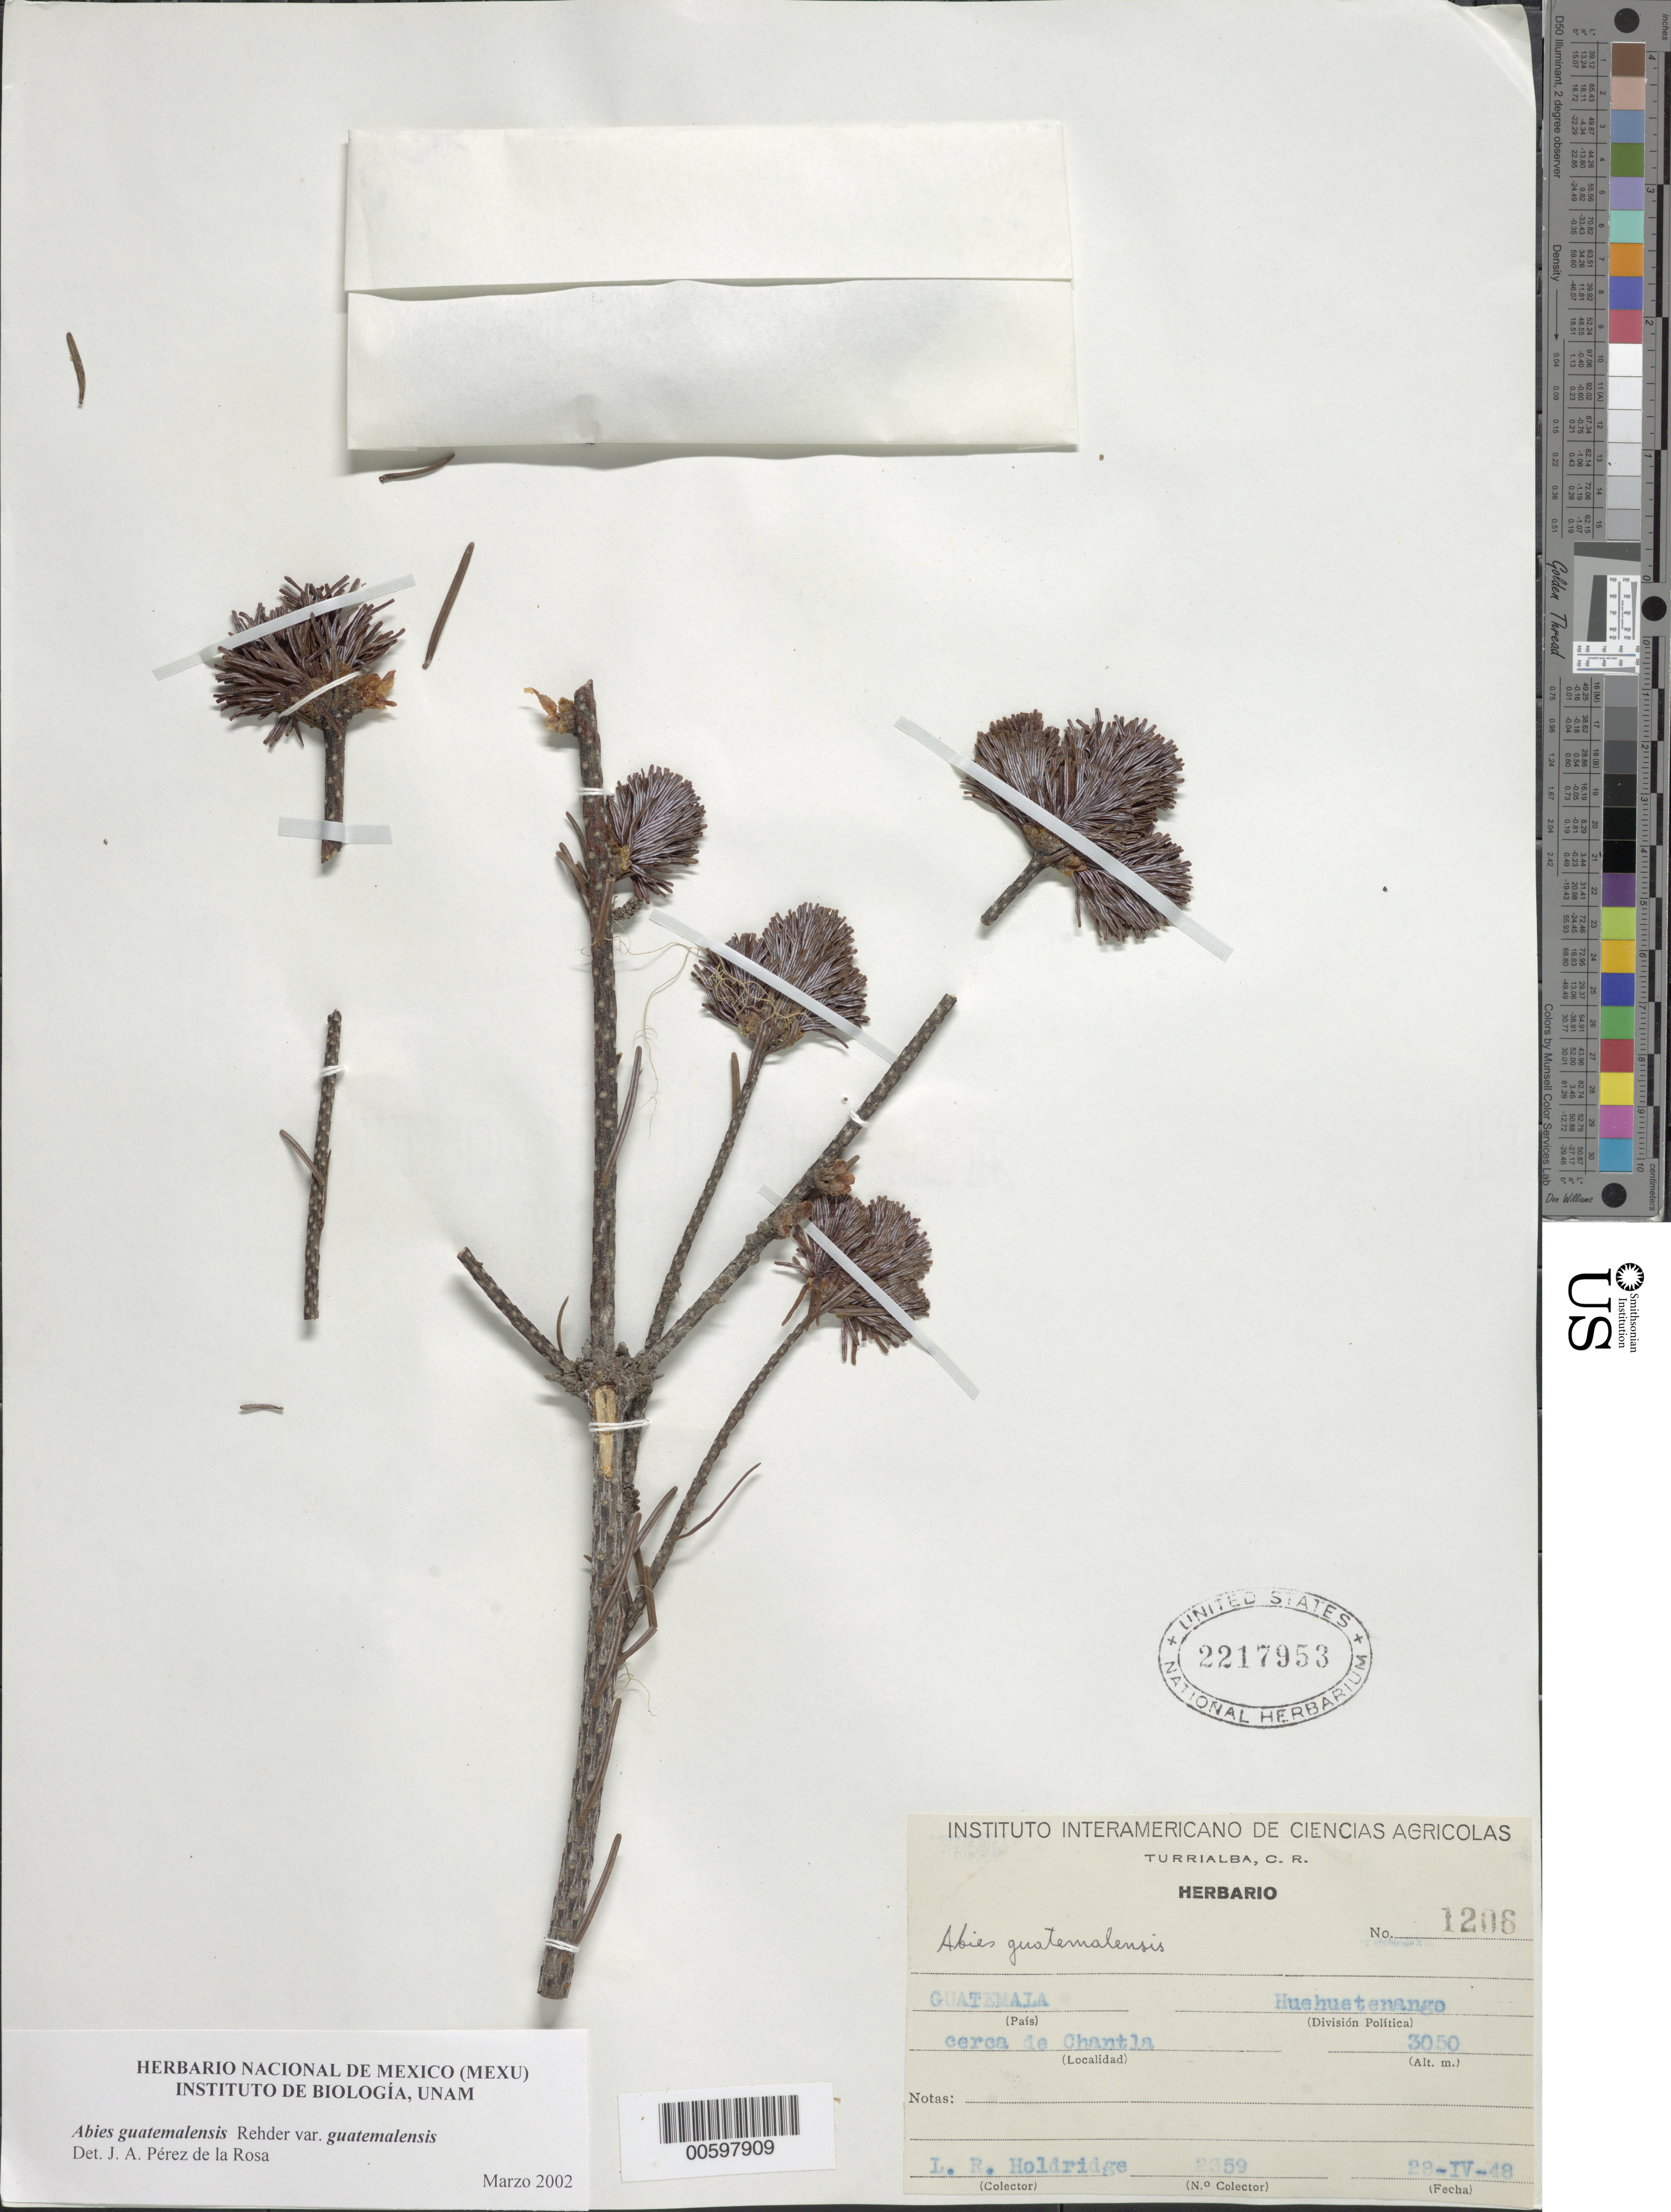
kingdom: Plantae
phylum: Tracheophyta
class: Pinopsida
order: Pinales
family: Pinaceae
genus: Abies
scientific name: Abies guatemalensis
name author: Rehder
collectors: L. Holdridge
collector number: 2359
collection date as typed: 28 Apr 1848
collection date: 1848-04-28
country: Guatemala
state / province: Huehuetenango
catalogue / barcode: US 2217953